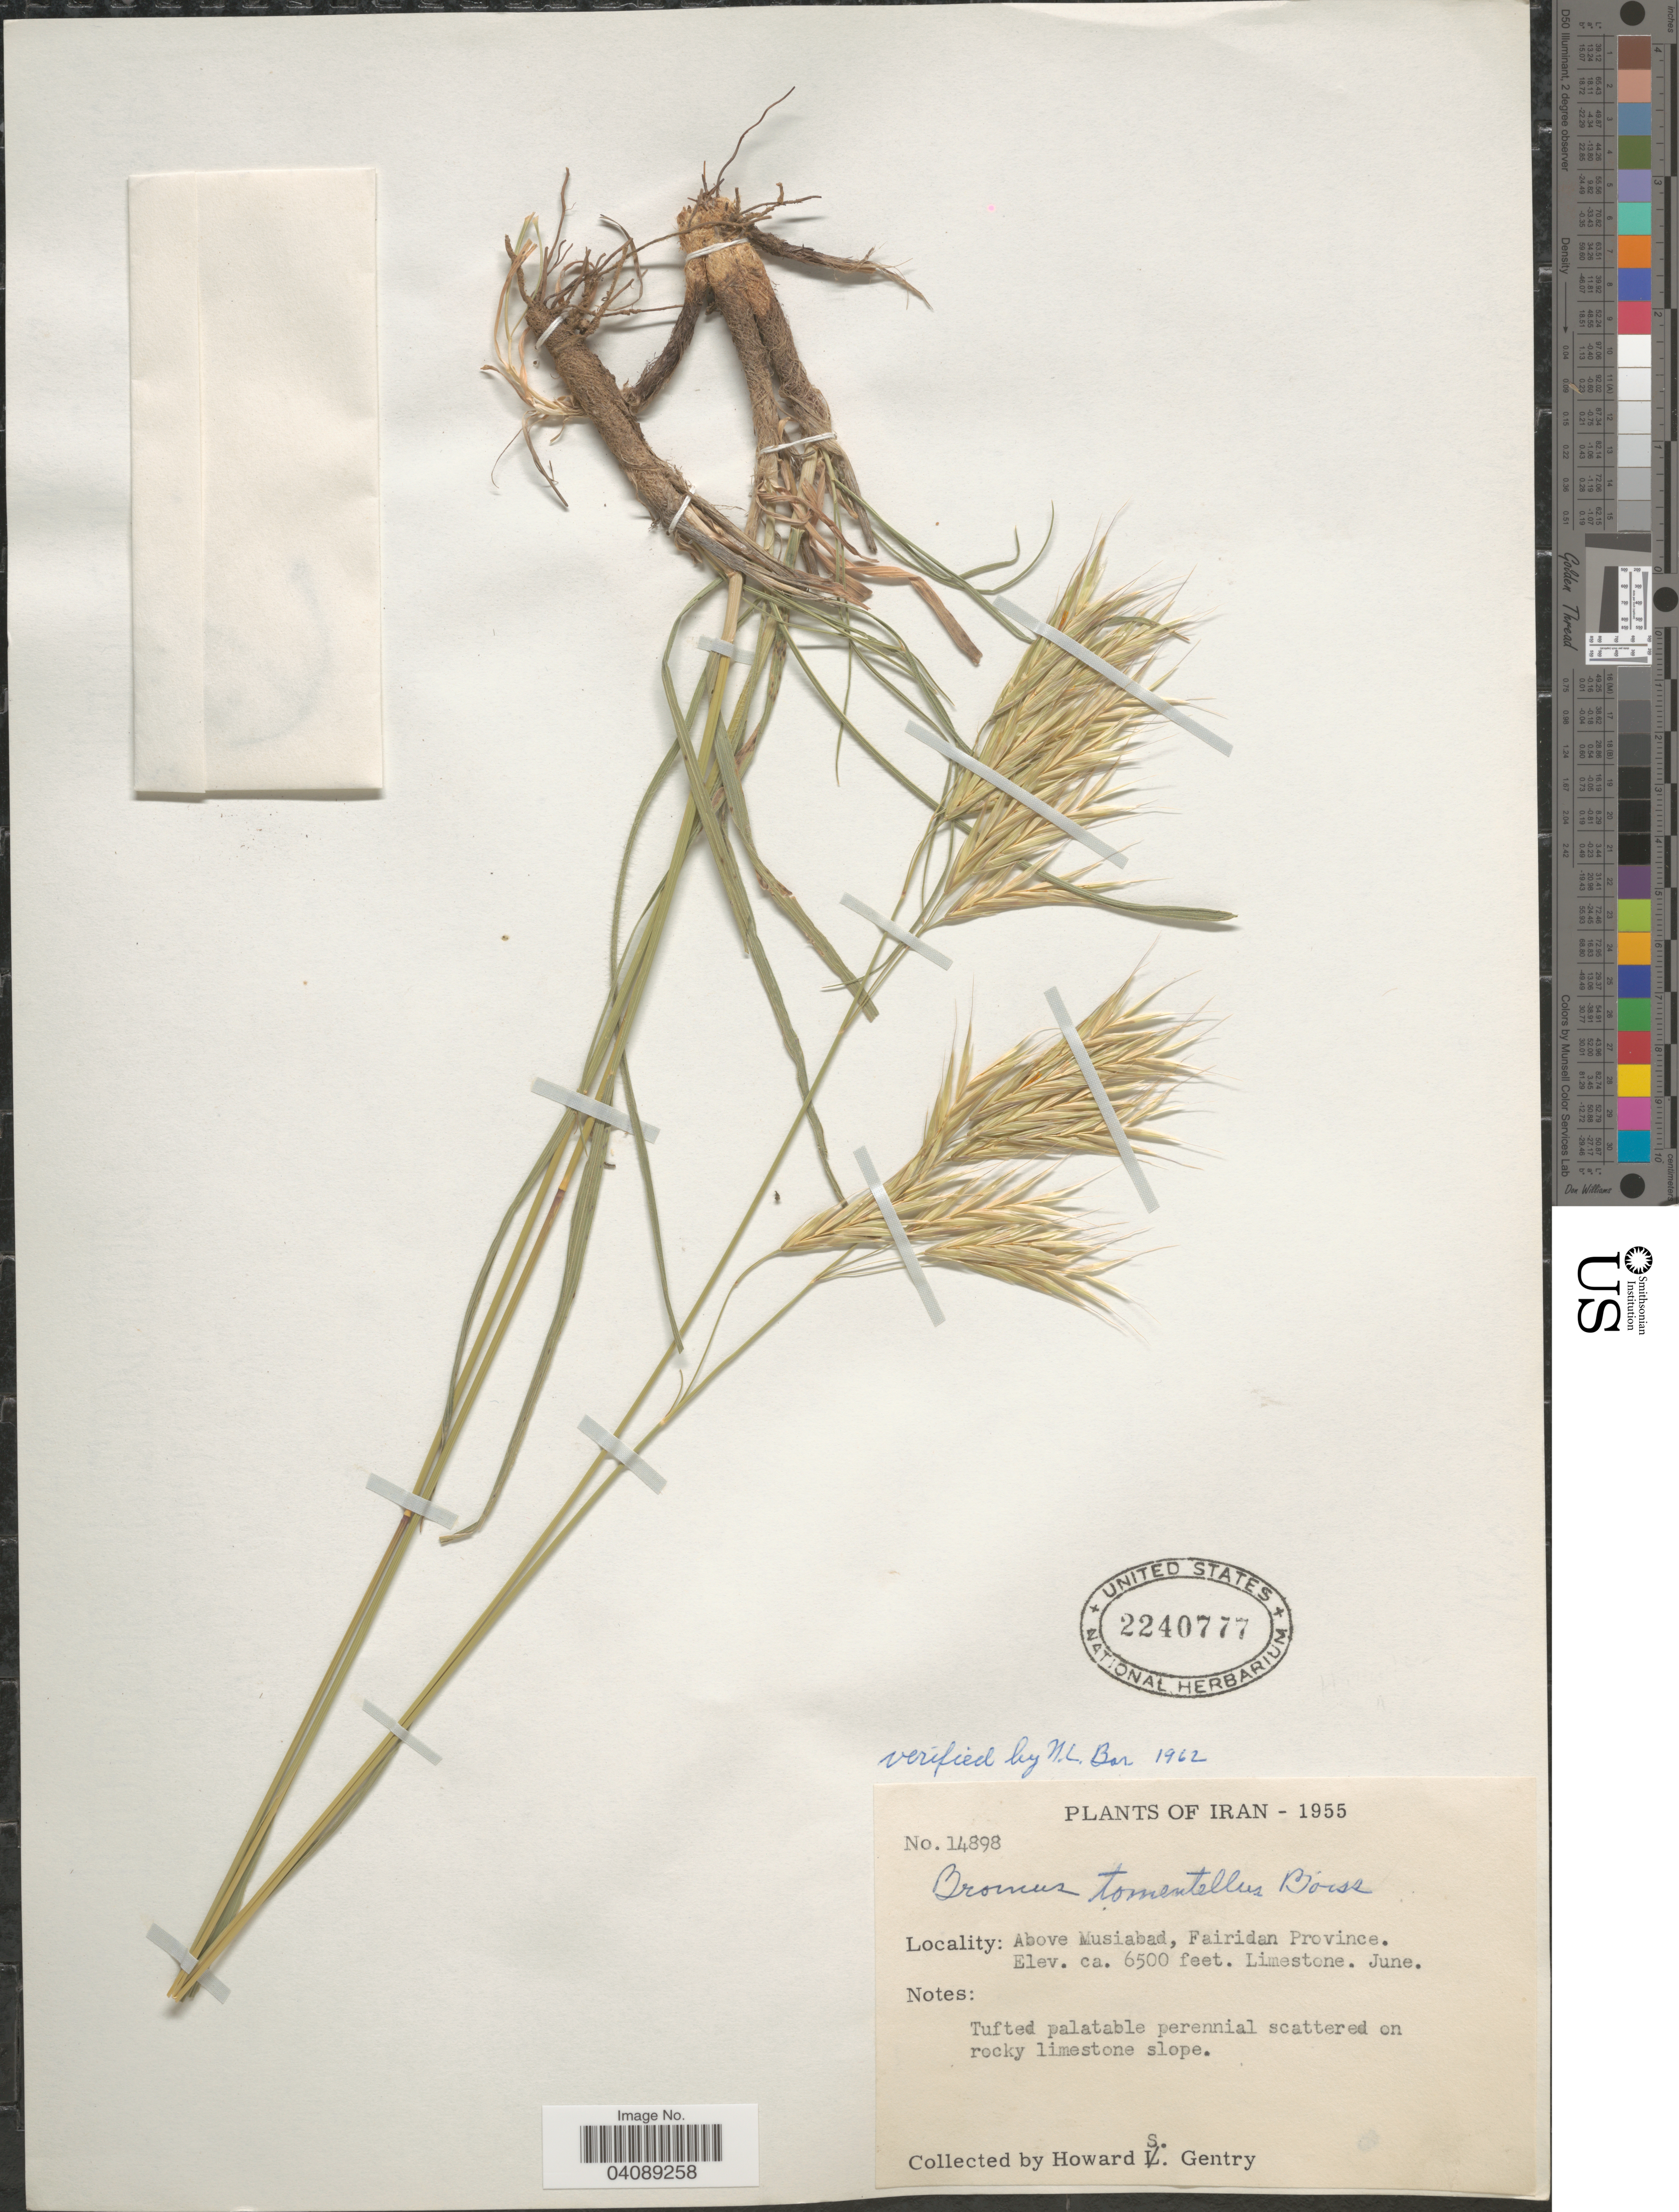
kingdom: Plantae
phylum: Tracheophyta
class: Liliopsida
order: Poales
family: Poaceae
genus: Bromus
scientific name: Bromus tomentellus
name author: Boiss.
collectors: H. S. Gentry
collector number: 14898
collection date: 1955-06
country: Iran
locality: Above Musiabad, Fairidan Province.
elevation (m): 1981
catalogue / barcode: US 2240777